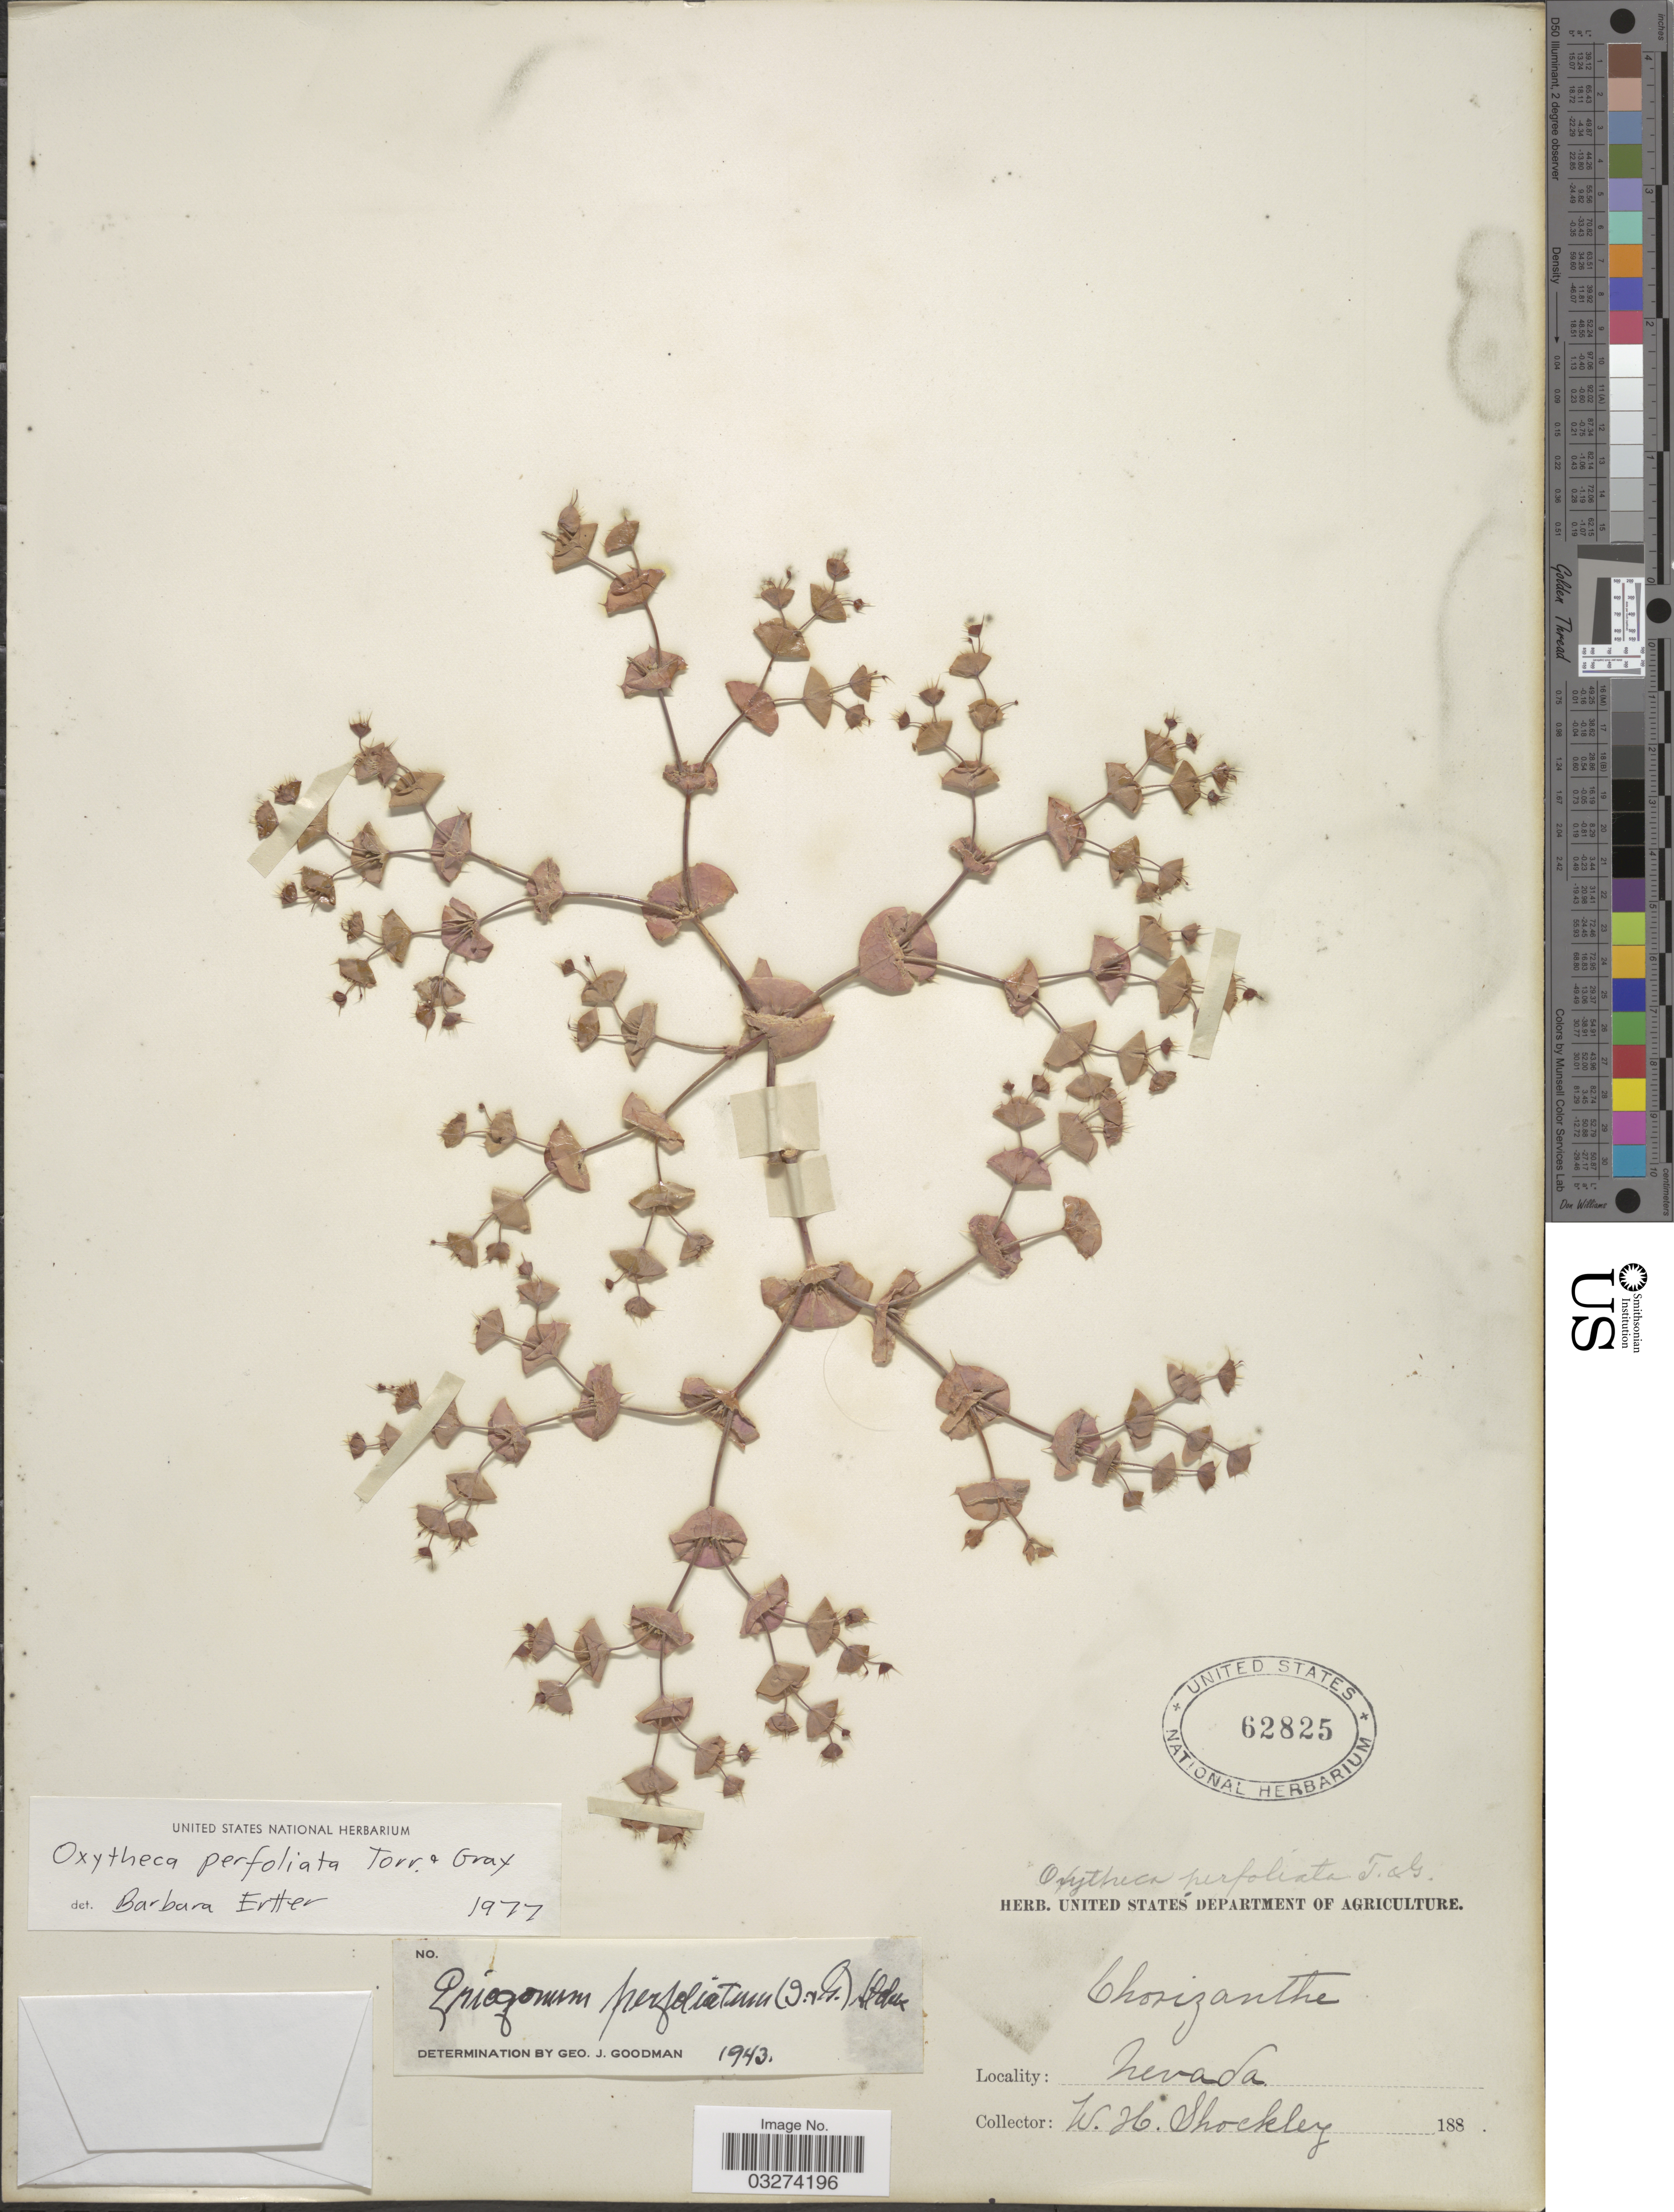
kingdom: Plantae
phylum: Tracheophyta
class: Magnoliopsida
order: Caryophyllales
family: Polygonaceae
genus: Oxytheca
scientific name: Oxytheca perfoliata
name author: Torr. & A. Gray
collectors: W. Shockley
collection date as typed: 188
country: United States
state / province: Nevada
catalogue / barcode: US 62825